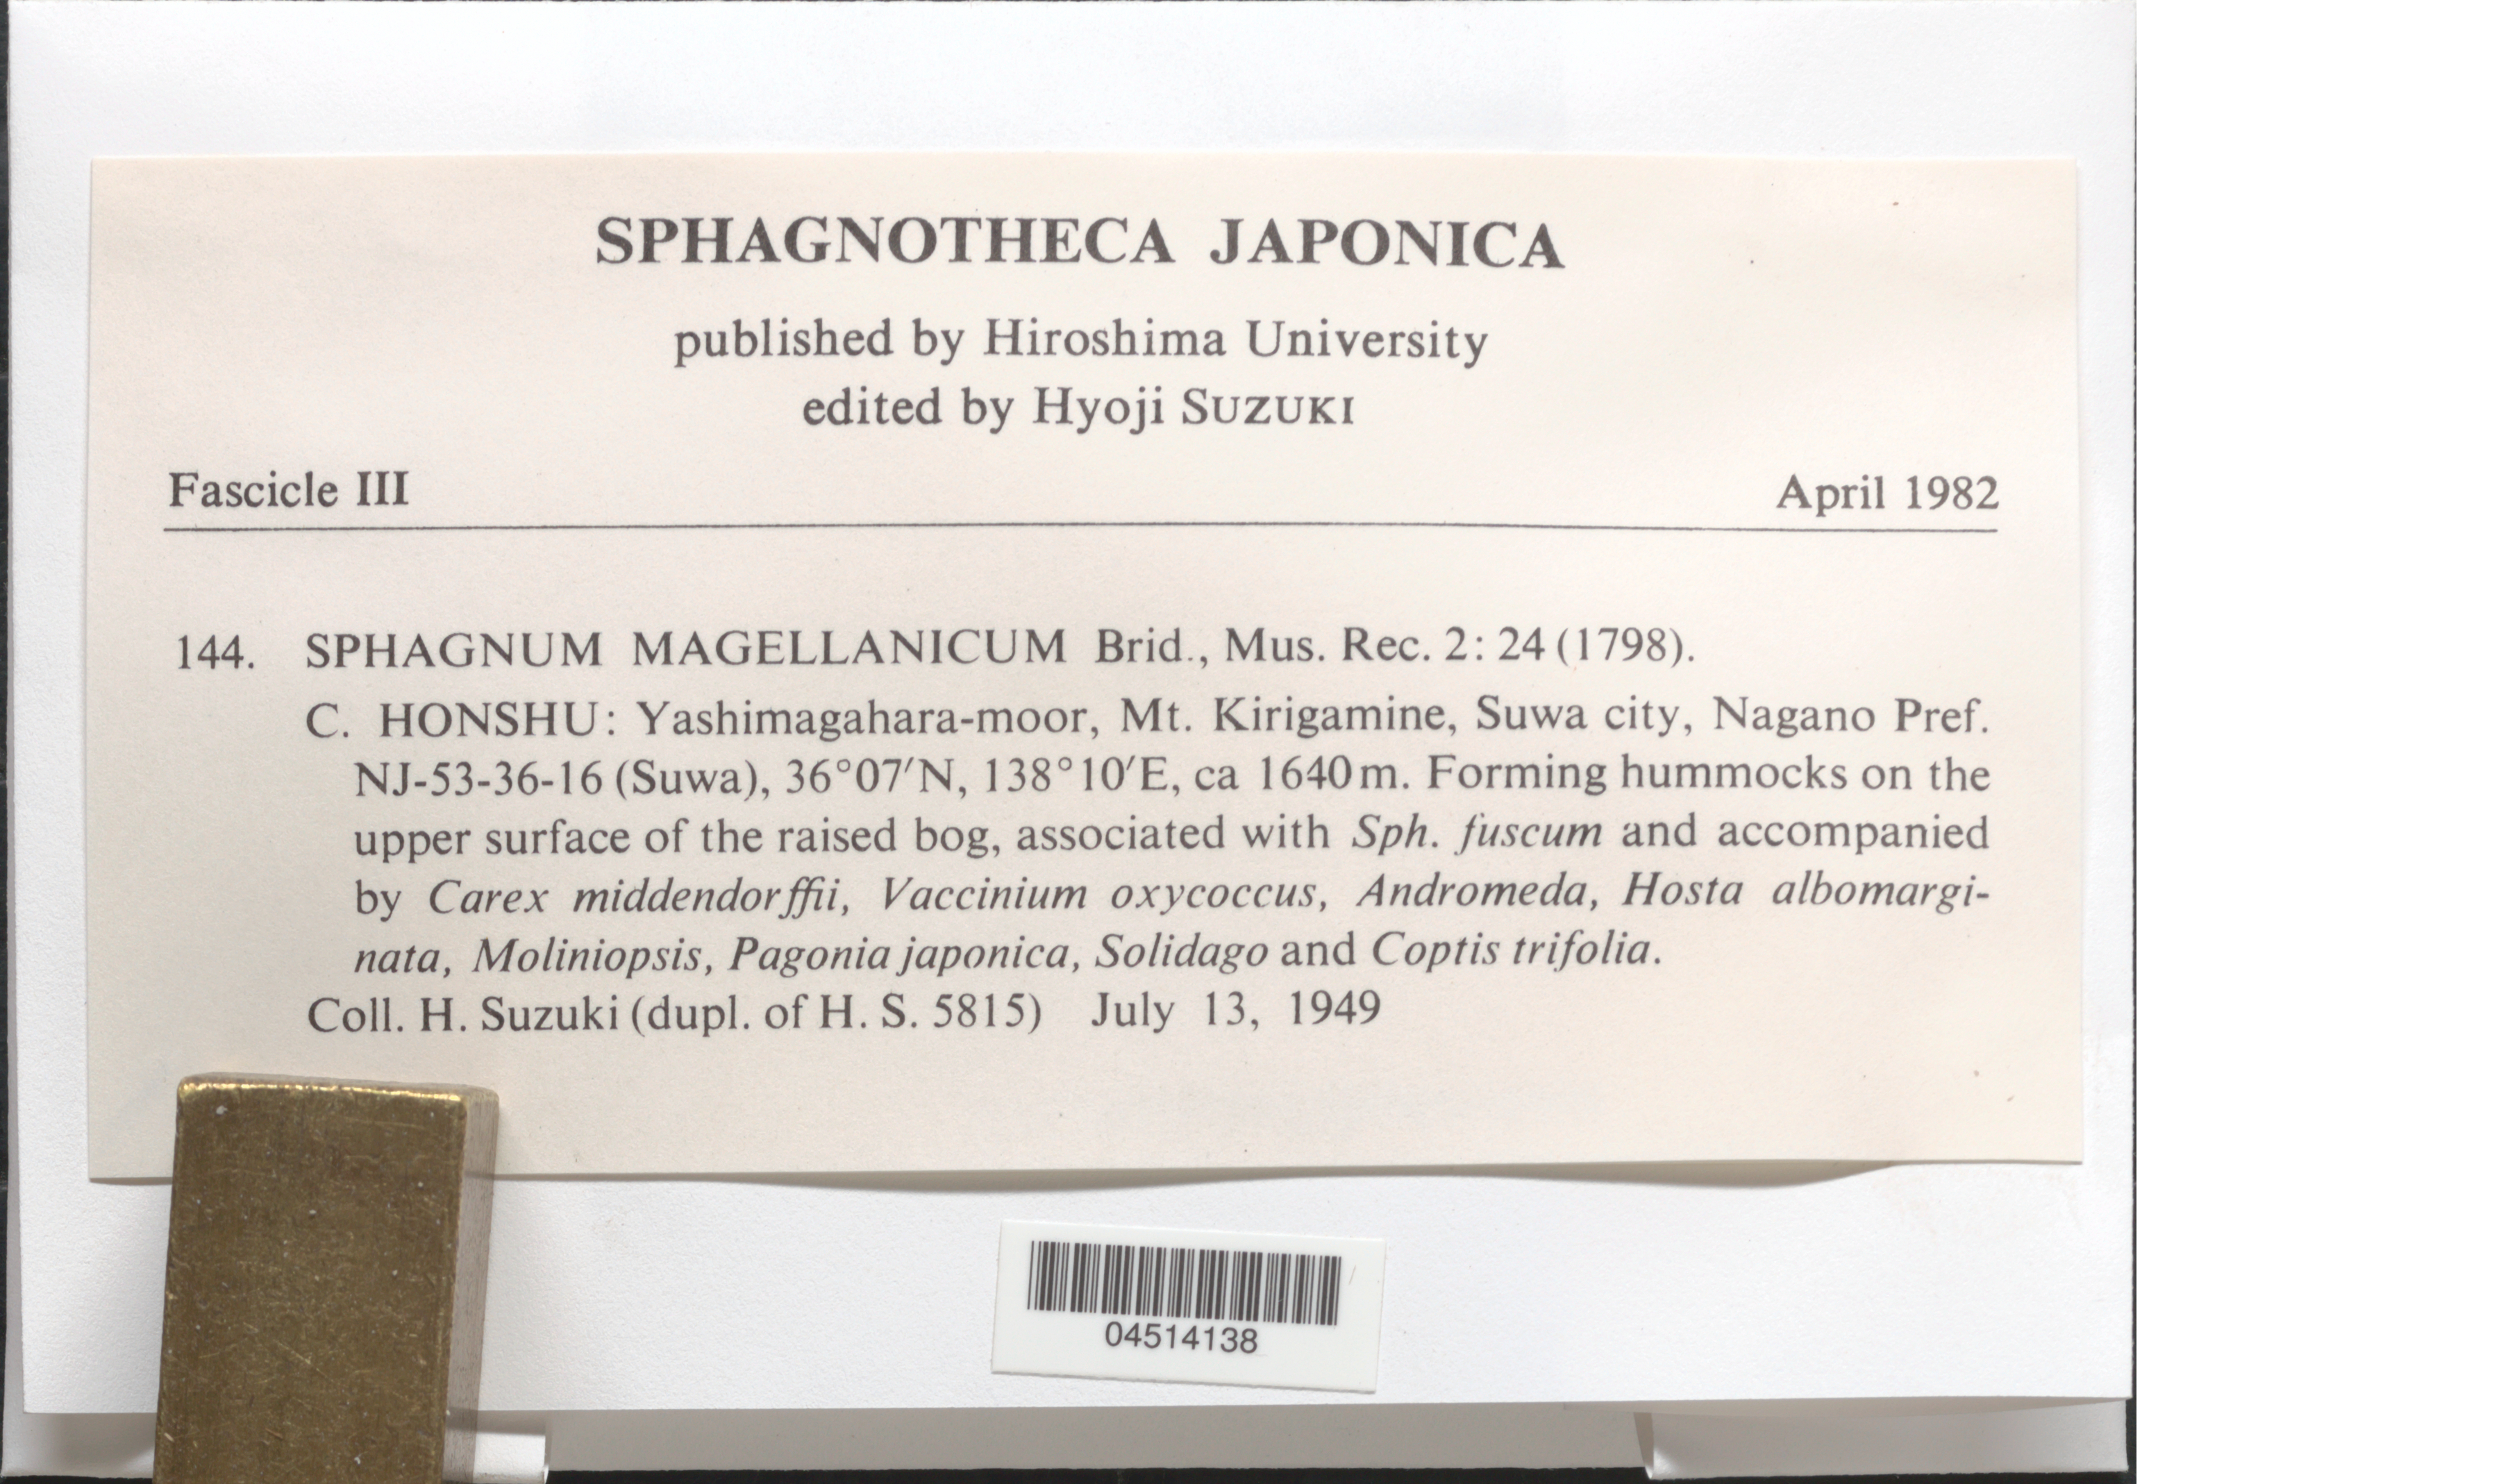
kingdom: Plantae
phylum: Bryophyta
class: Sphagnopsida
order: Sphagnales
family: Sphagnaceae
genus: Sphagnum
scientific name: Sphagnum magellanicum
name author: Brid.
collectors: H. Suzuki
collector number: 144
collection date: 1949-07-13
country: Japan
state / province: Nagano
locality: C. Honshu: Yashimagahara-moor, Mt. Kirigamine, Suwa city, Nagano Pref. NJ-53-36-16 (Suwa).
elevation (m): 1640